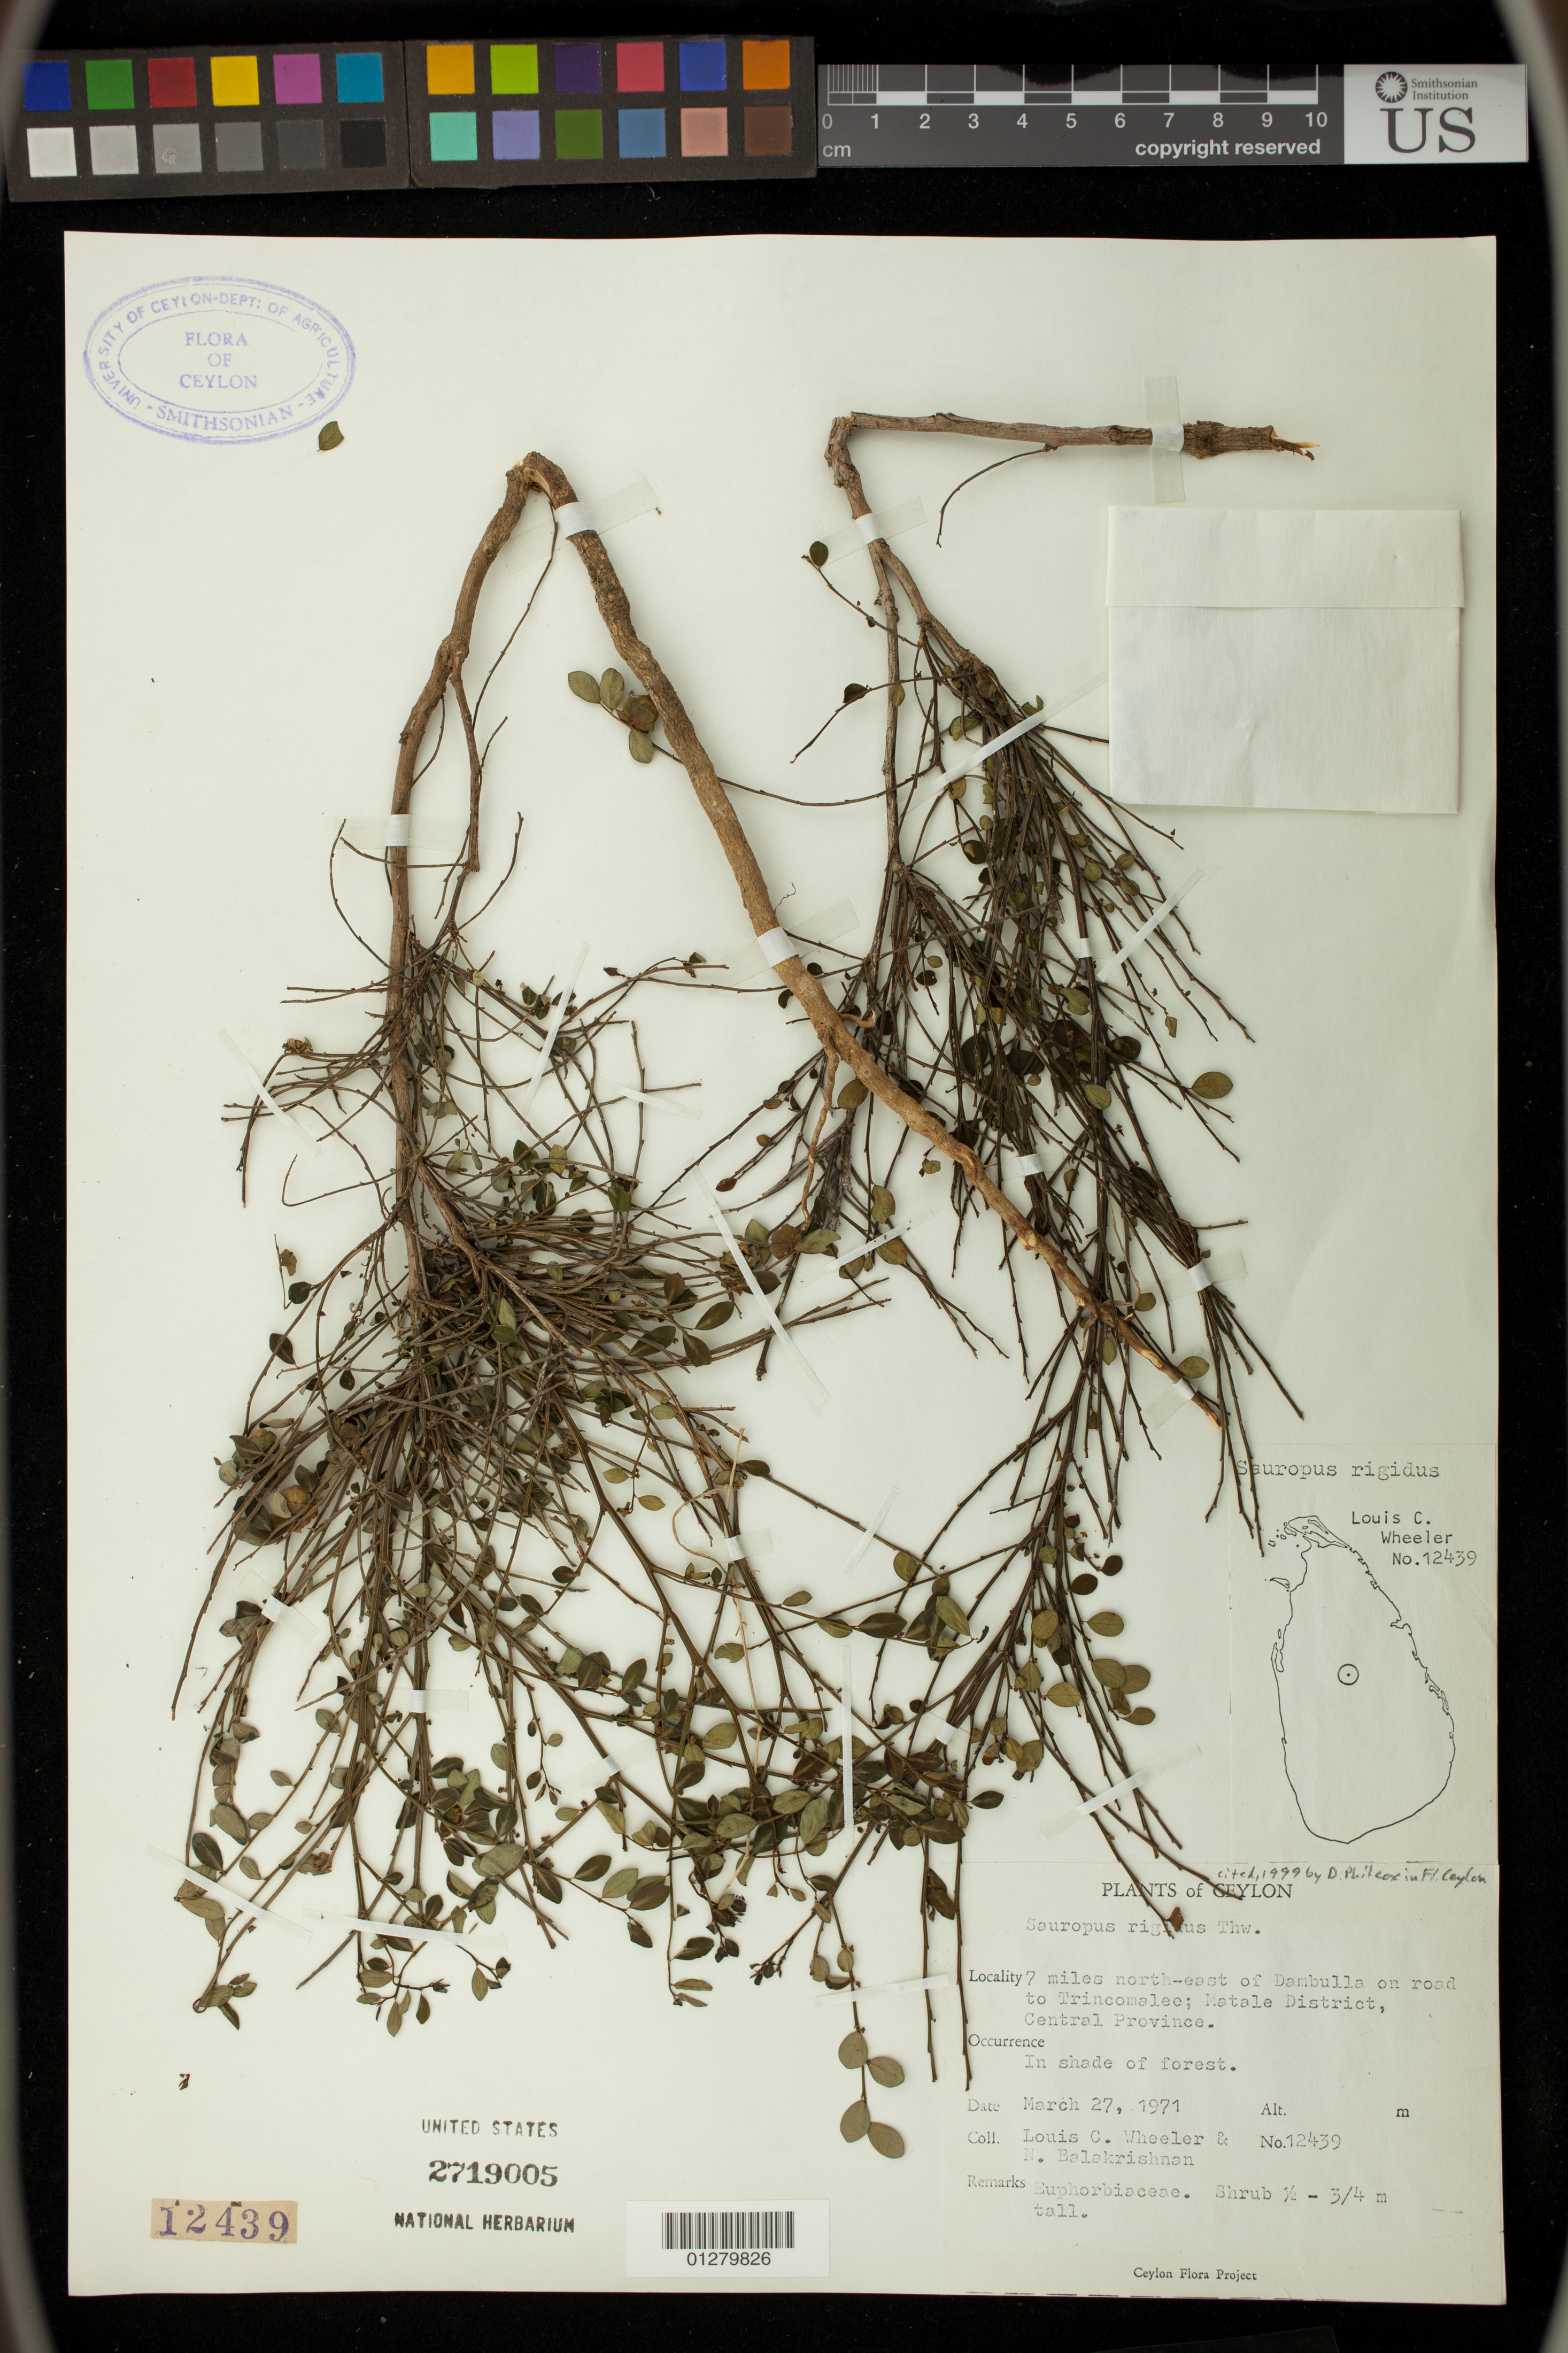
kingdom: Plantae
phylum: Tracheophyta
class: Magnoliopsida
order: Malpighiales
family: Phyllanthaceae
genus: Sauropus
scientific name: Sauropus quadrangularis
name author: (Willd.) Müll. Arg.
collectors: L. C. Wheeler & N. Balakrishnan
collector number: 12439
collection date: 1971-03-27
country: Sri Lanka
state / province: Central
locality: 7 miles north-east of Dambulla on road to Trincomalee; Matale District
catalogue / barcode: US 2719005